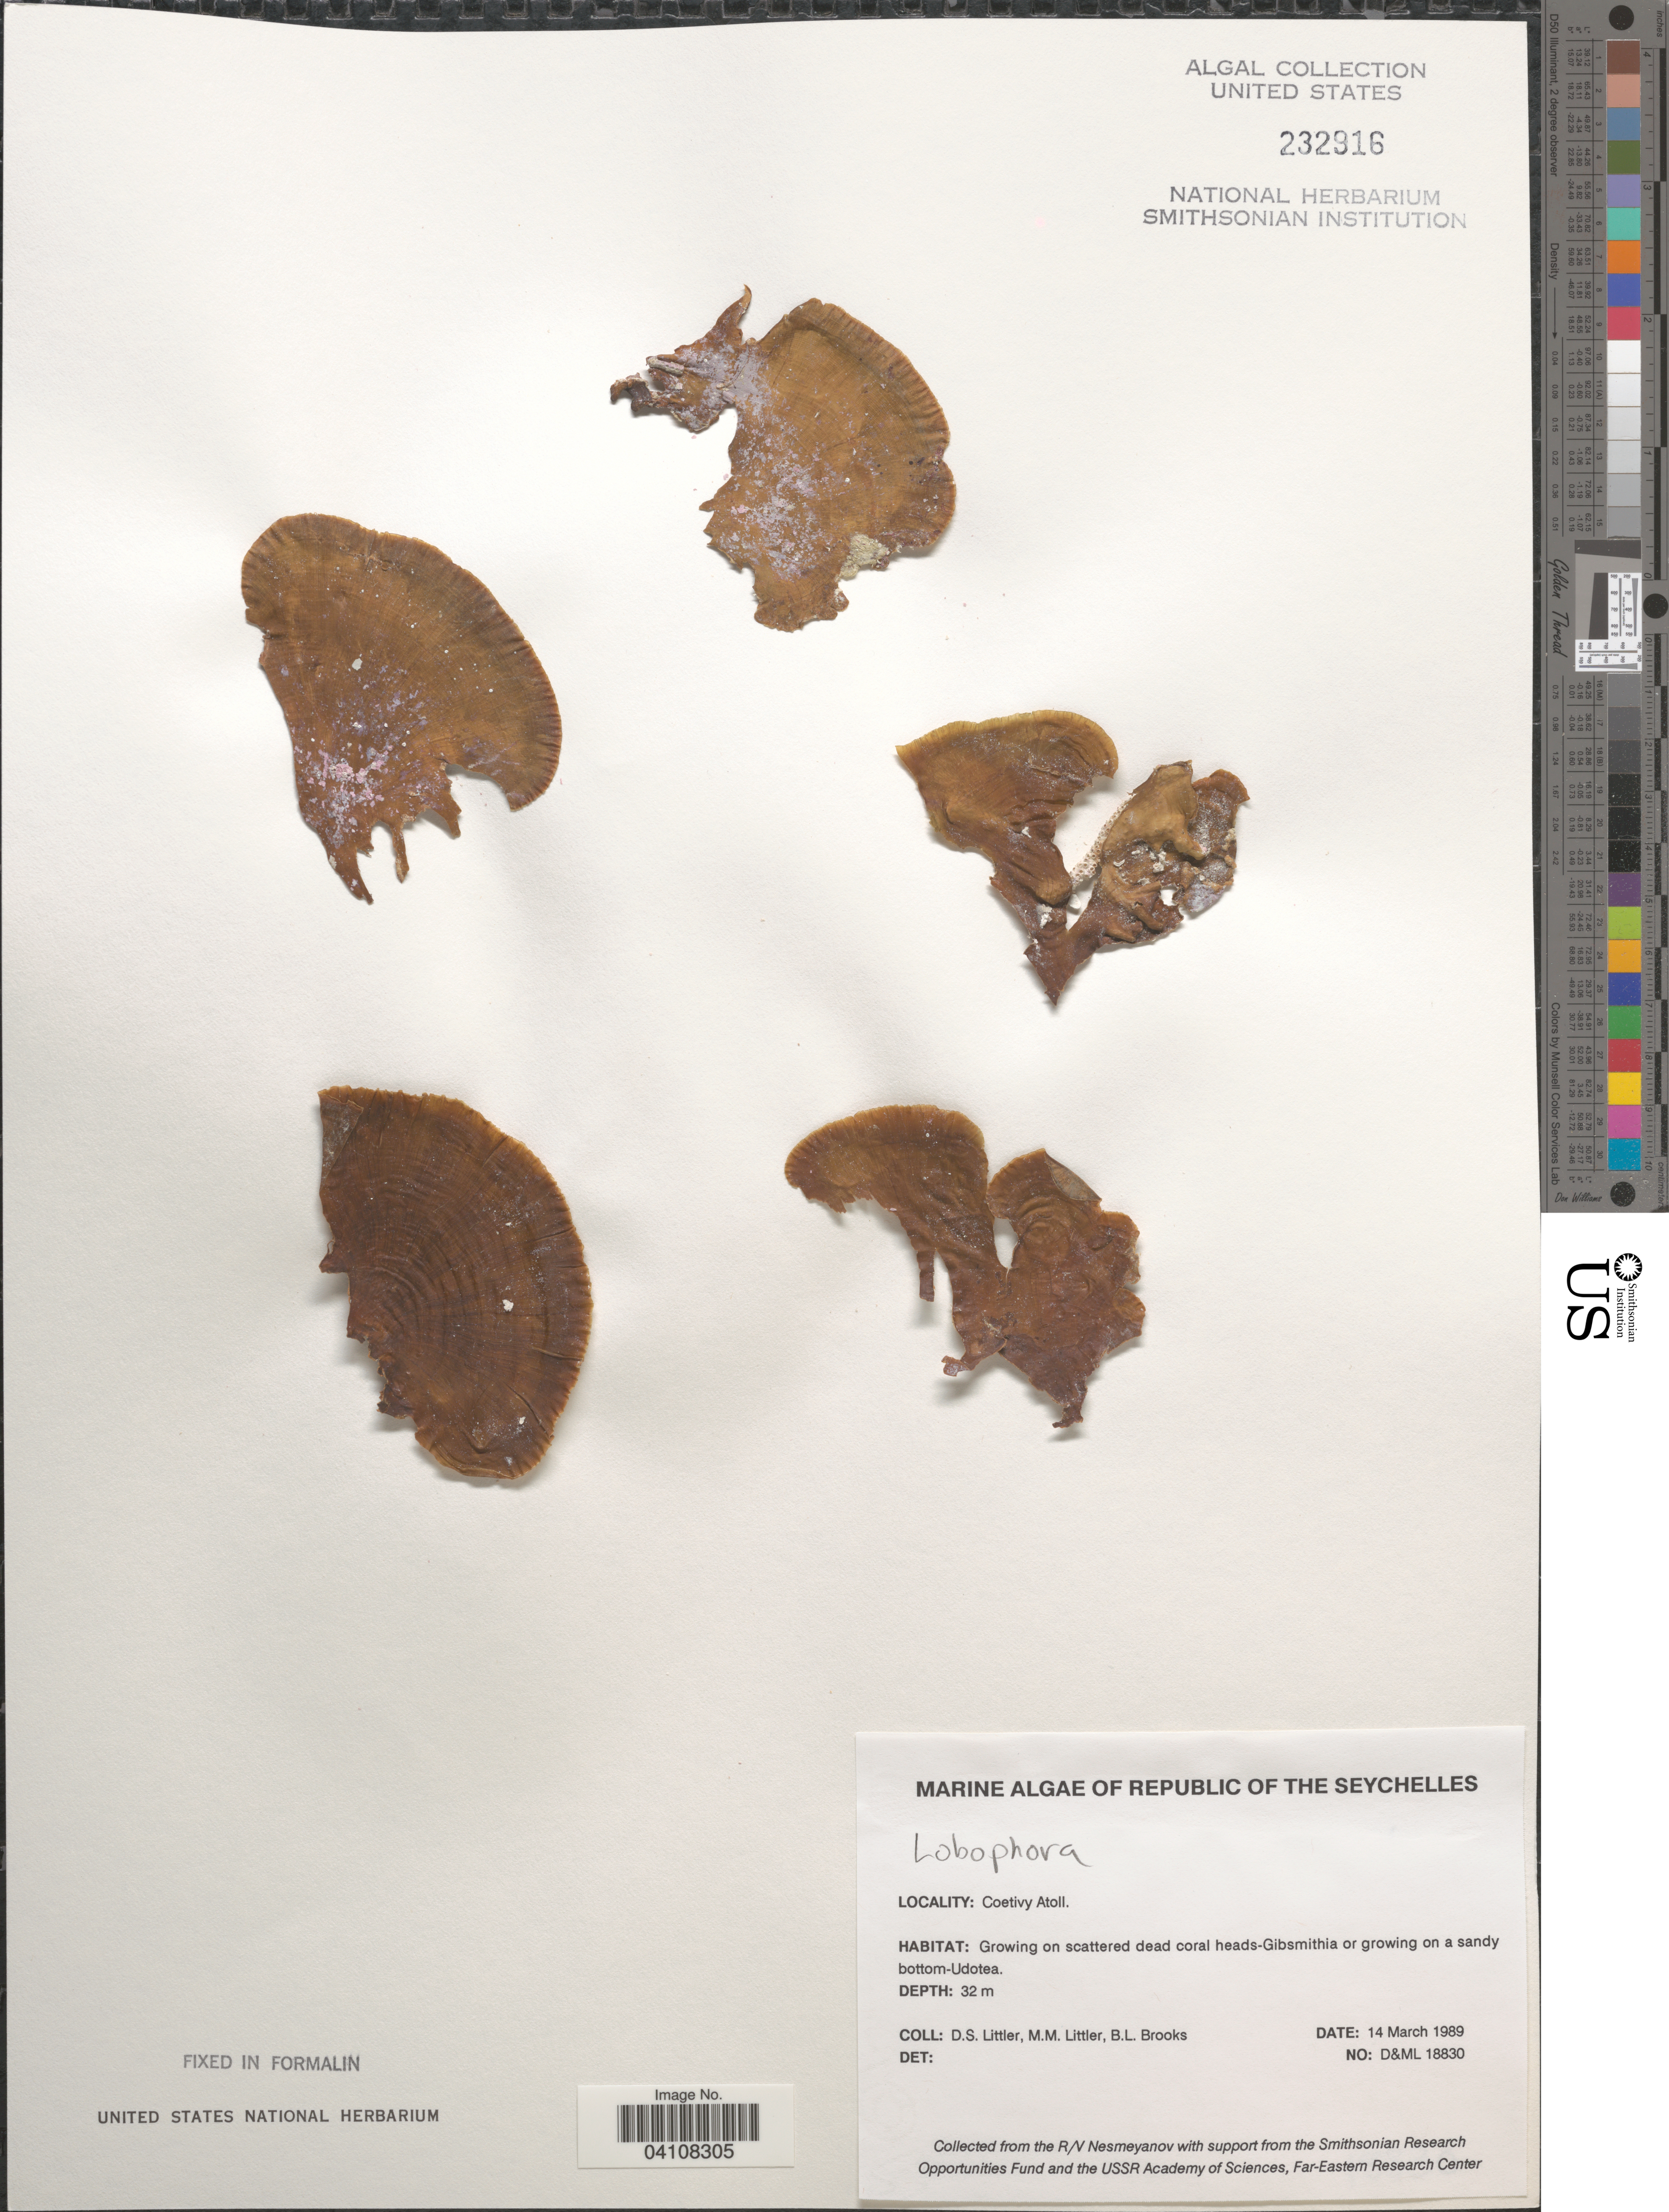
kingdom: Chromista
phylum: Ochrophyta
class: Phaeophyceae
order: Dictyotales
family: Dictyotaceae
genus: Lobophora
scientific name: Lobophora sp.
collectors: D. S. Littler & B. Brooks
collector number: D&ML18830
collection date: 1989-03-14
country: Seychelles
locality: Republic of The Seychelles. Coetivy Atoll.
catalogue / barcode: US 232916